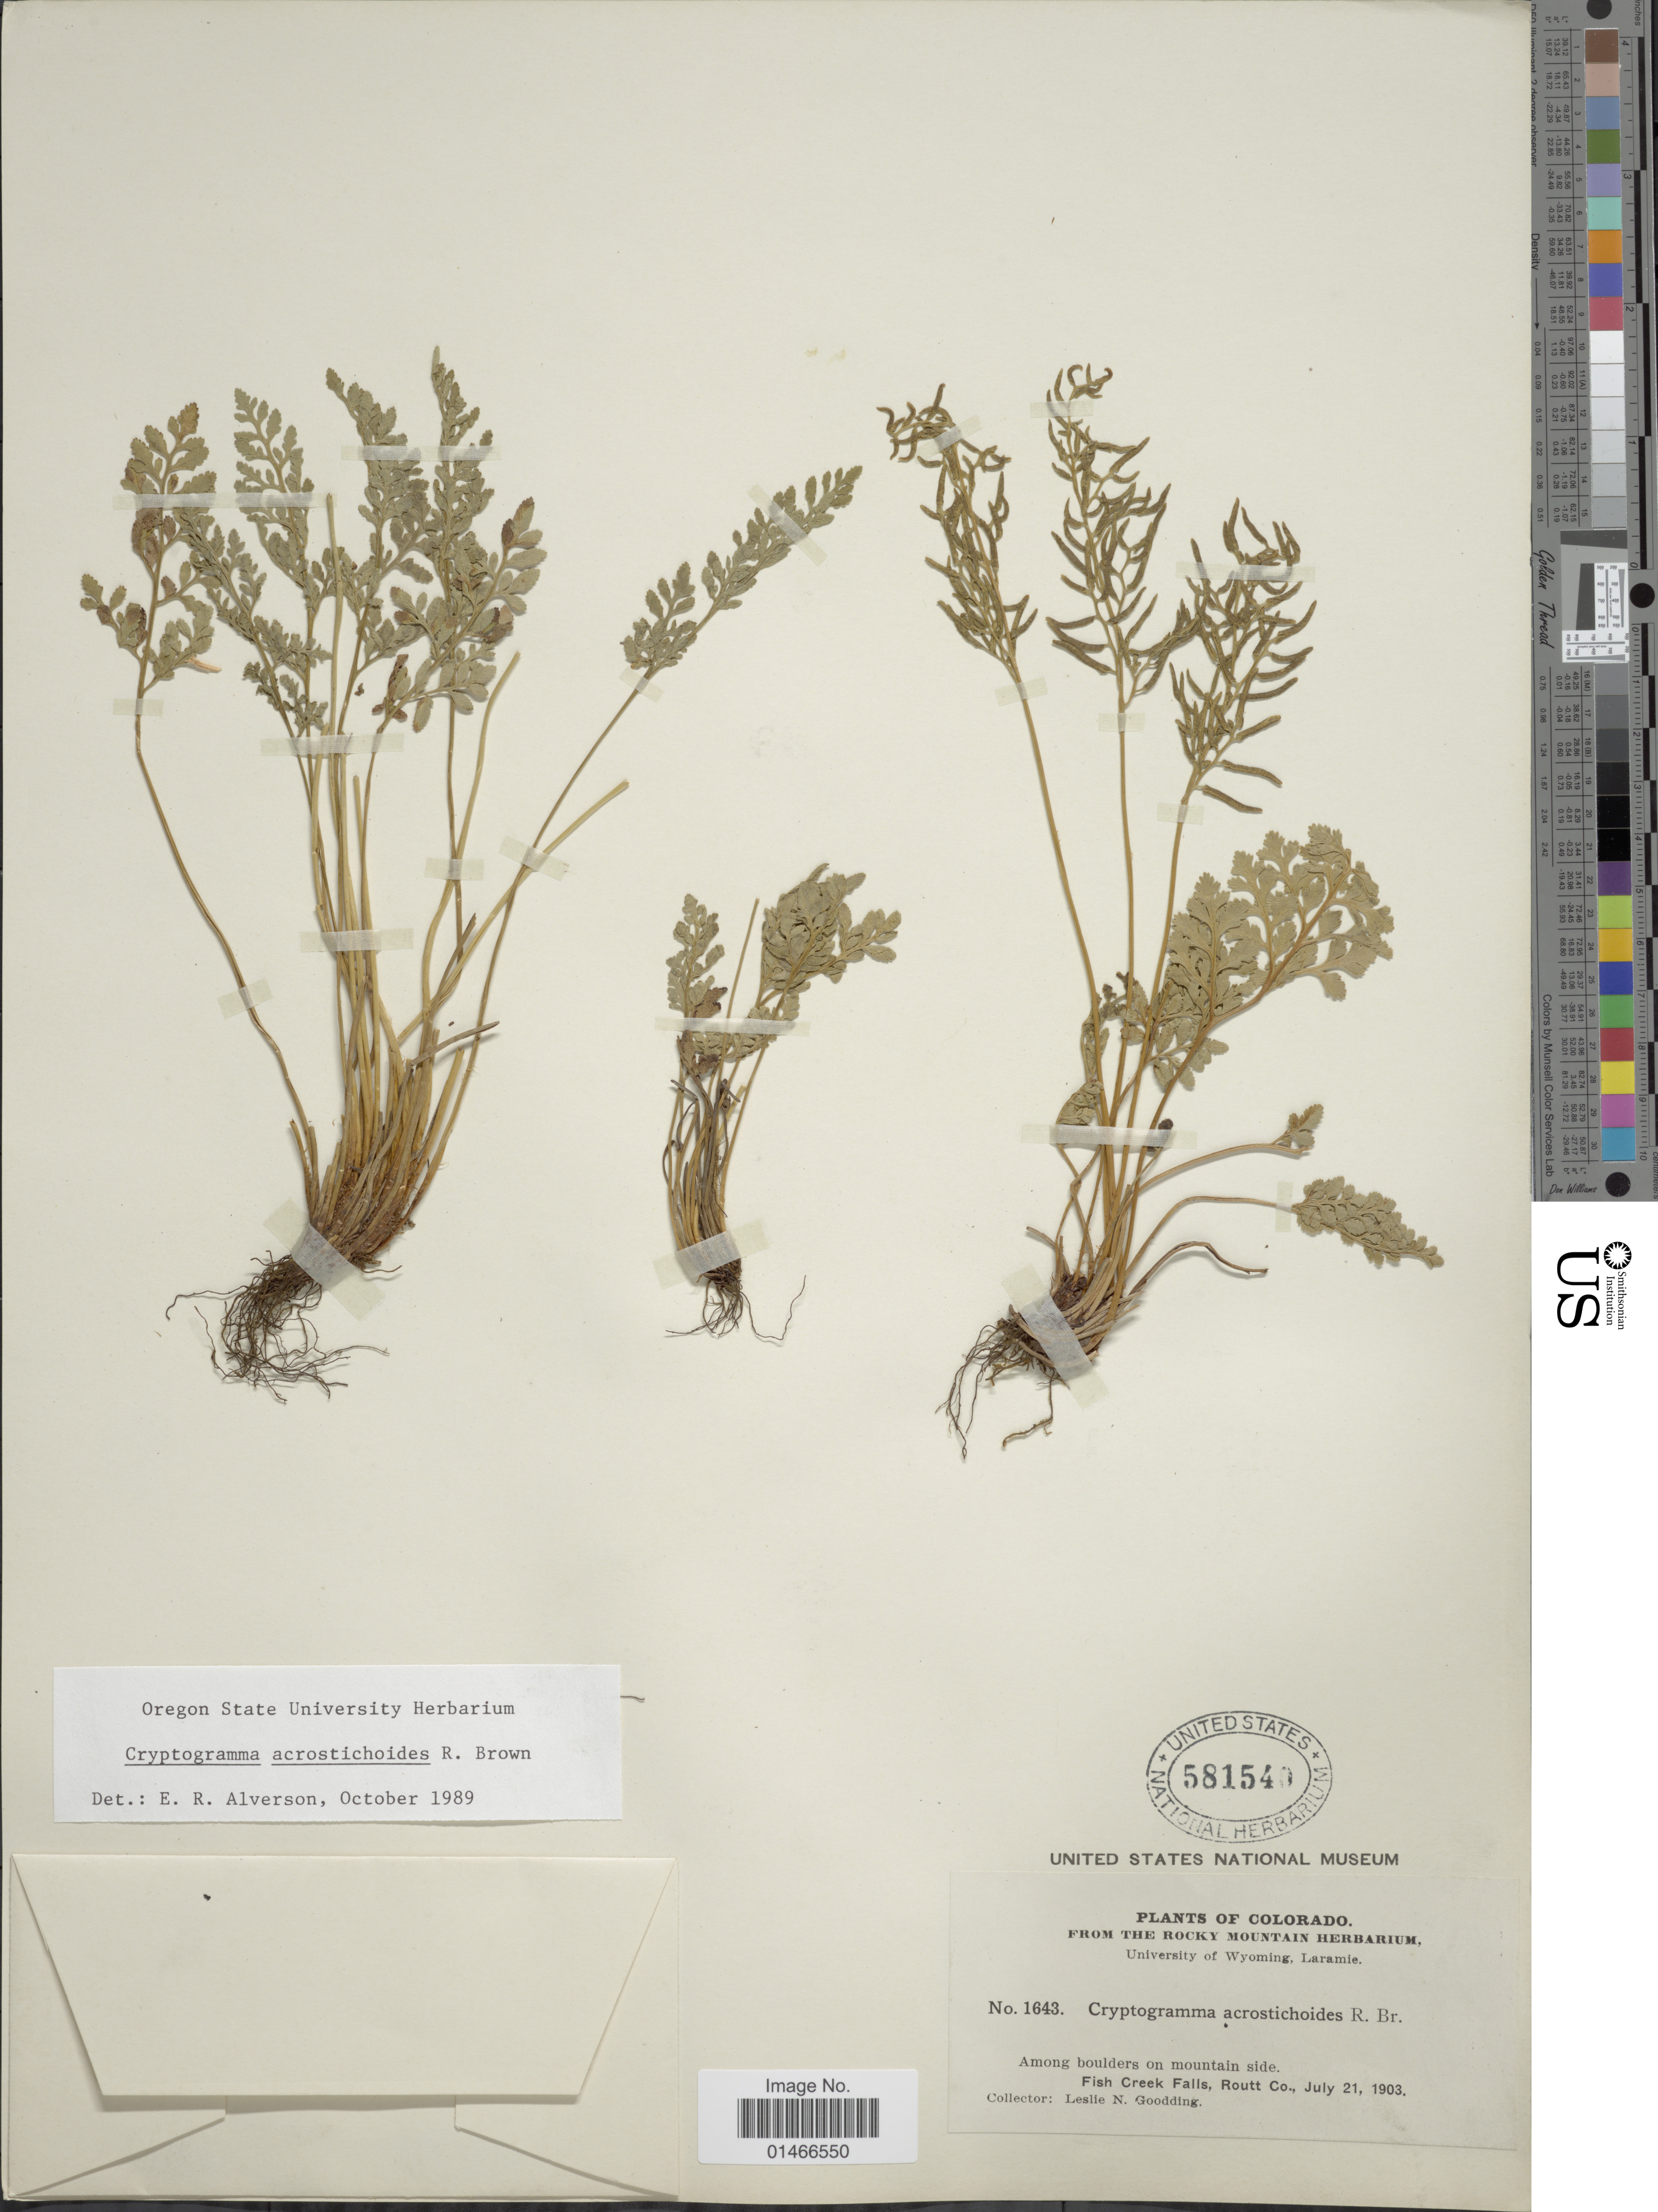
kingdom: Plantae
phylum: Tracheophyta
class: Polypodiopsida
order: Polypodiales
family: Pteridaceae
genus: Cryptogramma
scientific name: Cryptogramma acrostichoides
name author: R. Br.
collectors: L. N. Goodding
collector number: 1643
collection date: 1903-07-21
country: United States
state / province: Colorado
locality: Among boulders on mountain side. Fish Creek Falls, Routt Co.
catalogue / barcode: US 581540